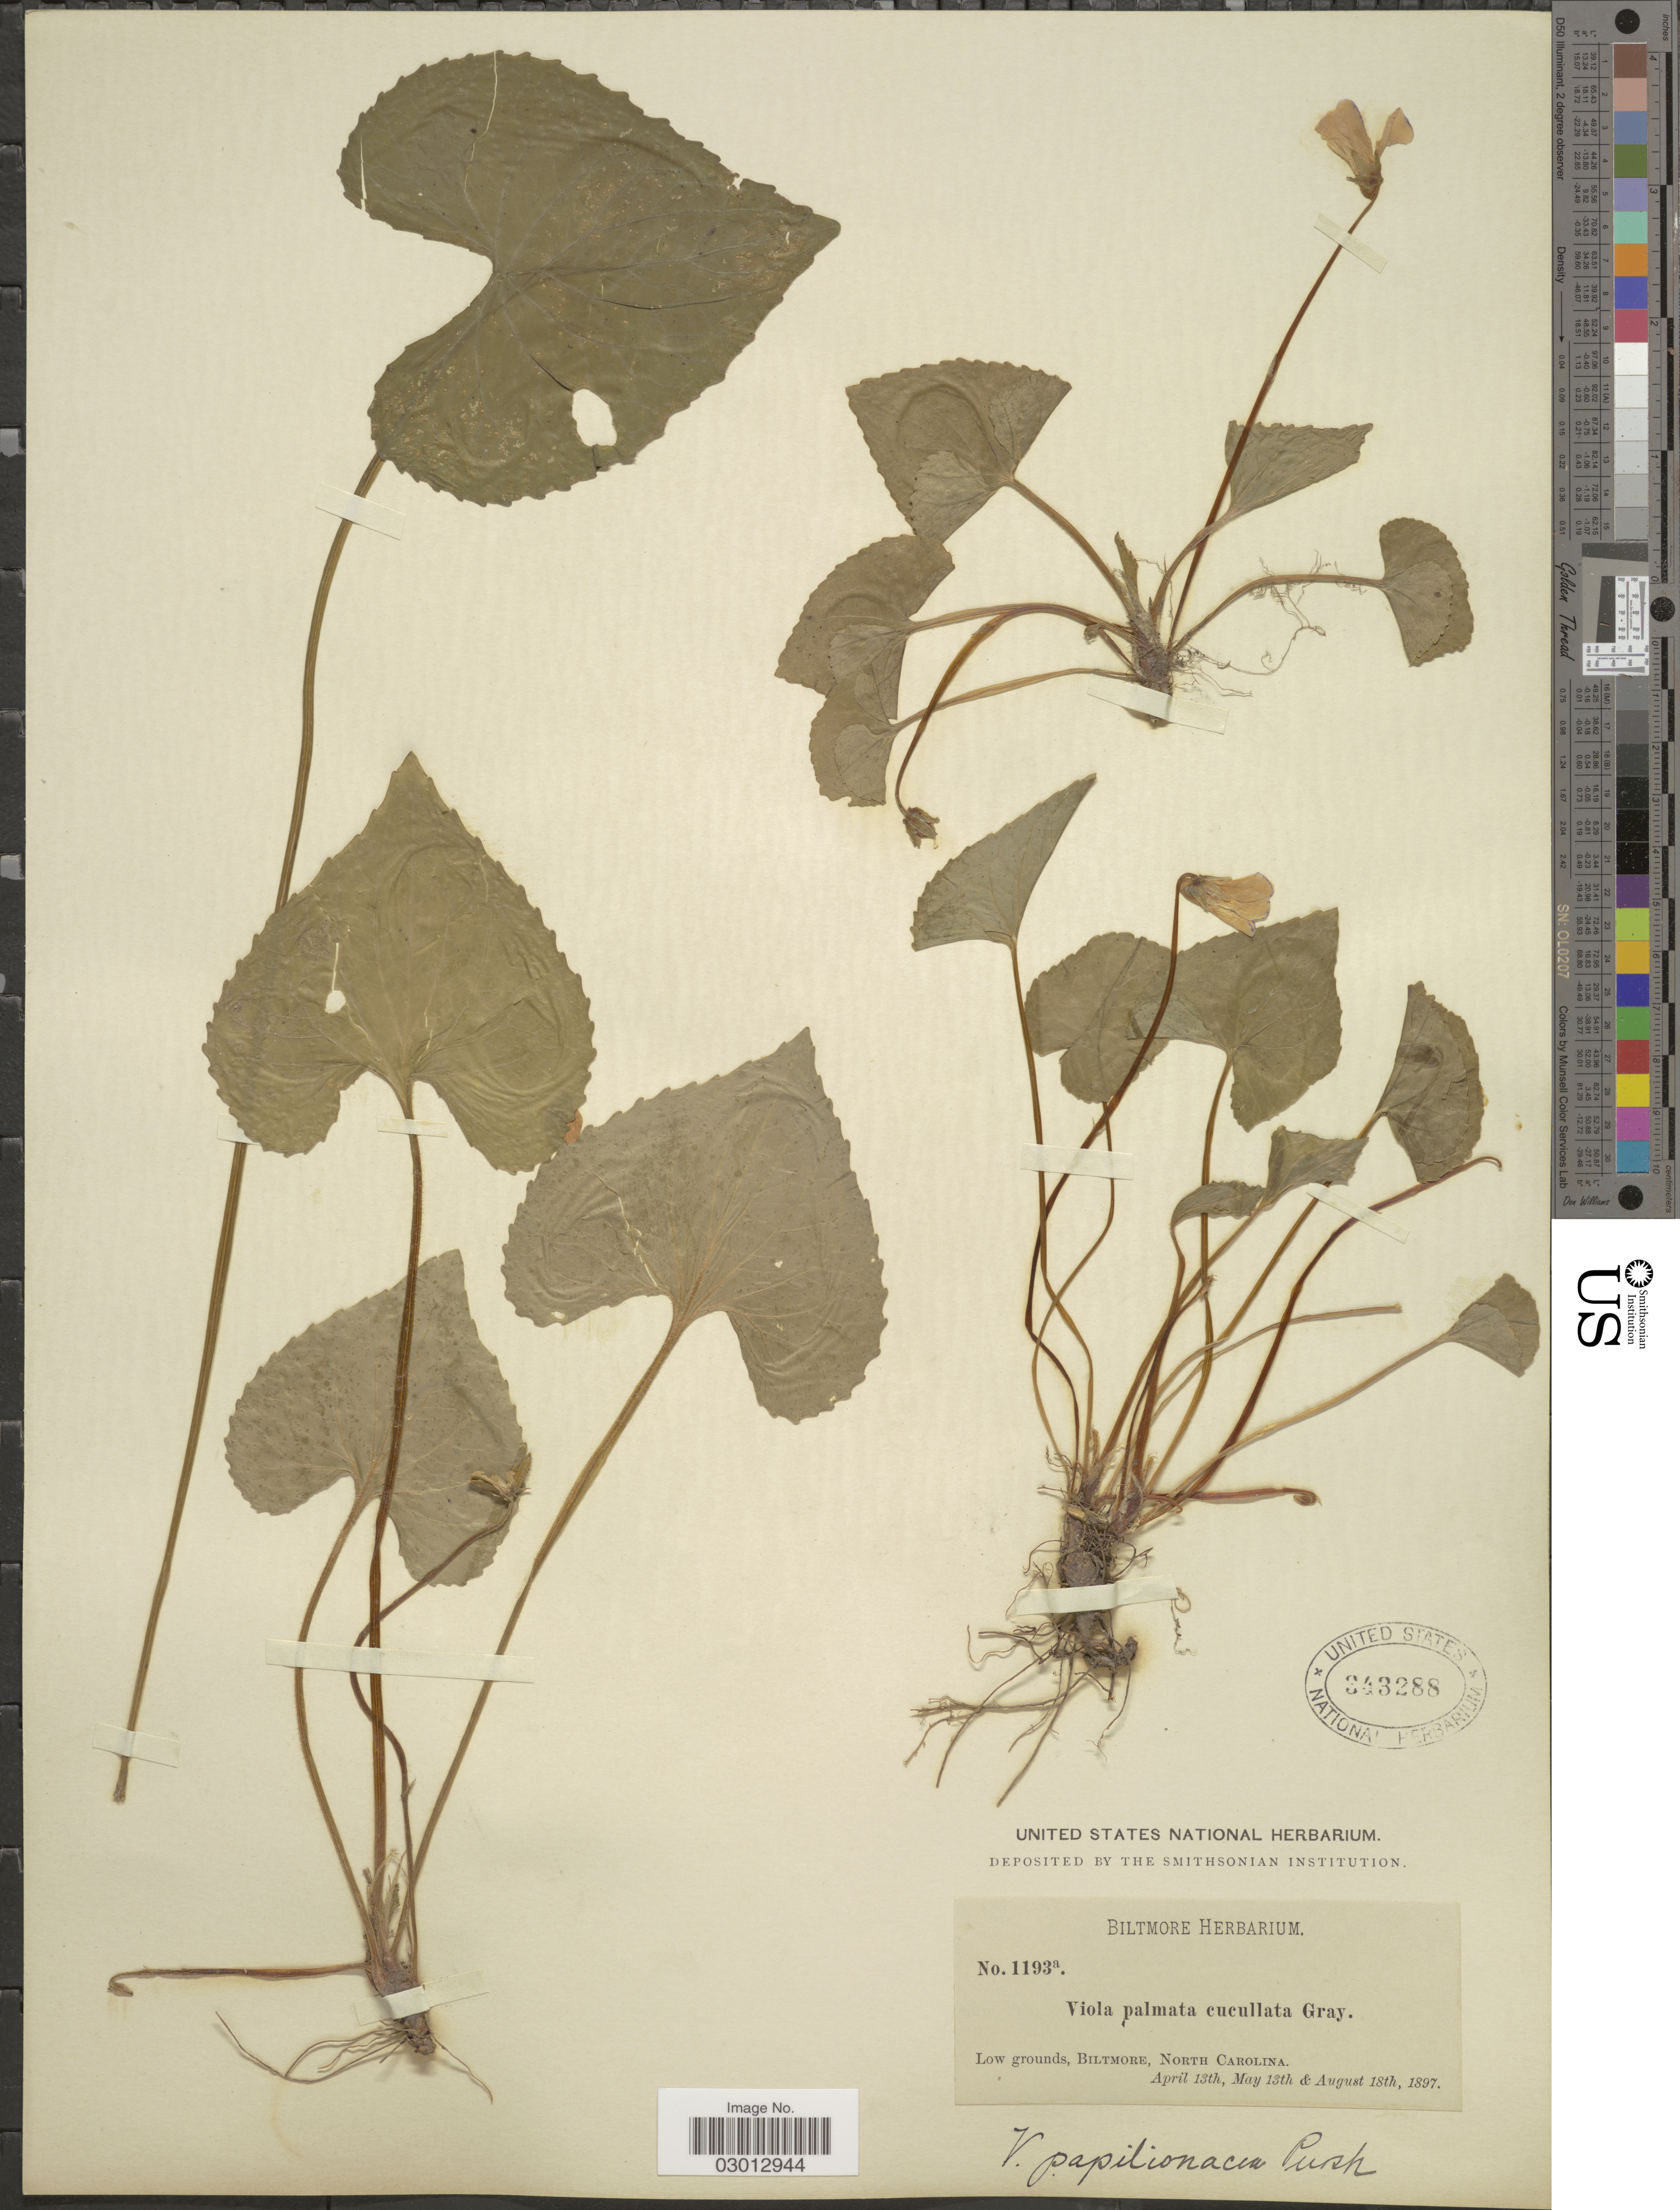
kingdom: Plantae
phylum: Tracheophyta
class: Magnoliopsida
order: Malpighiales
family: Violaceae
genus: Viola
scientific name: Viola papilionacea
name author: Pursh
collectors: ex herb. Biltmore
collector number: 1193a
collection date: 1897-04-13/1897-08-18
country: United States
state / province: North Carolina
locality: Low grounds, Biltmore.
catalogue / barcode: US 343288